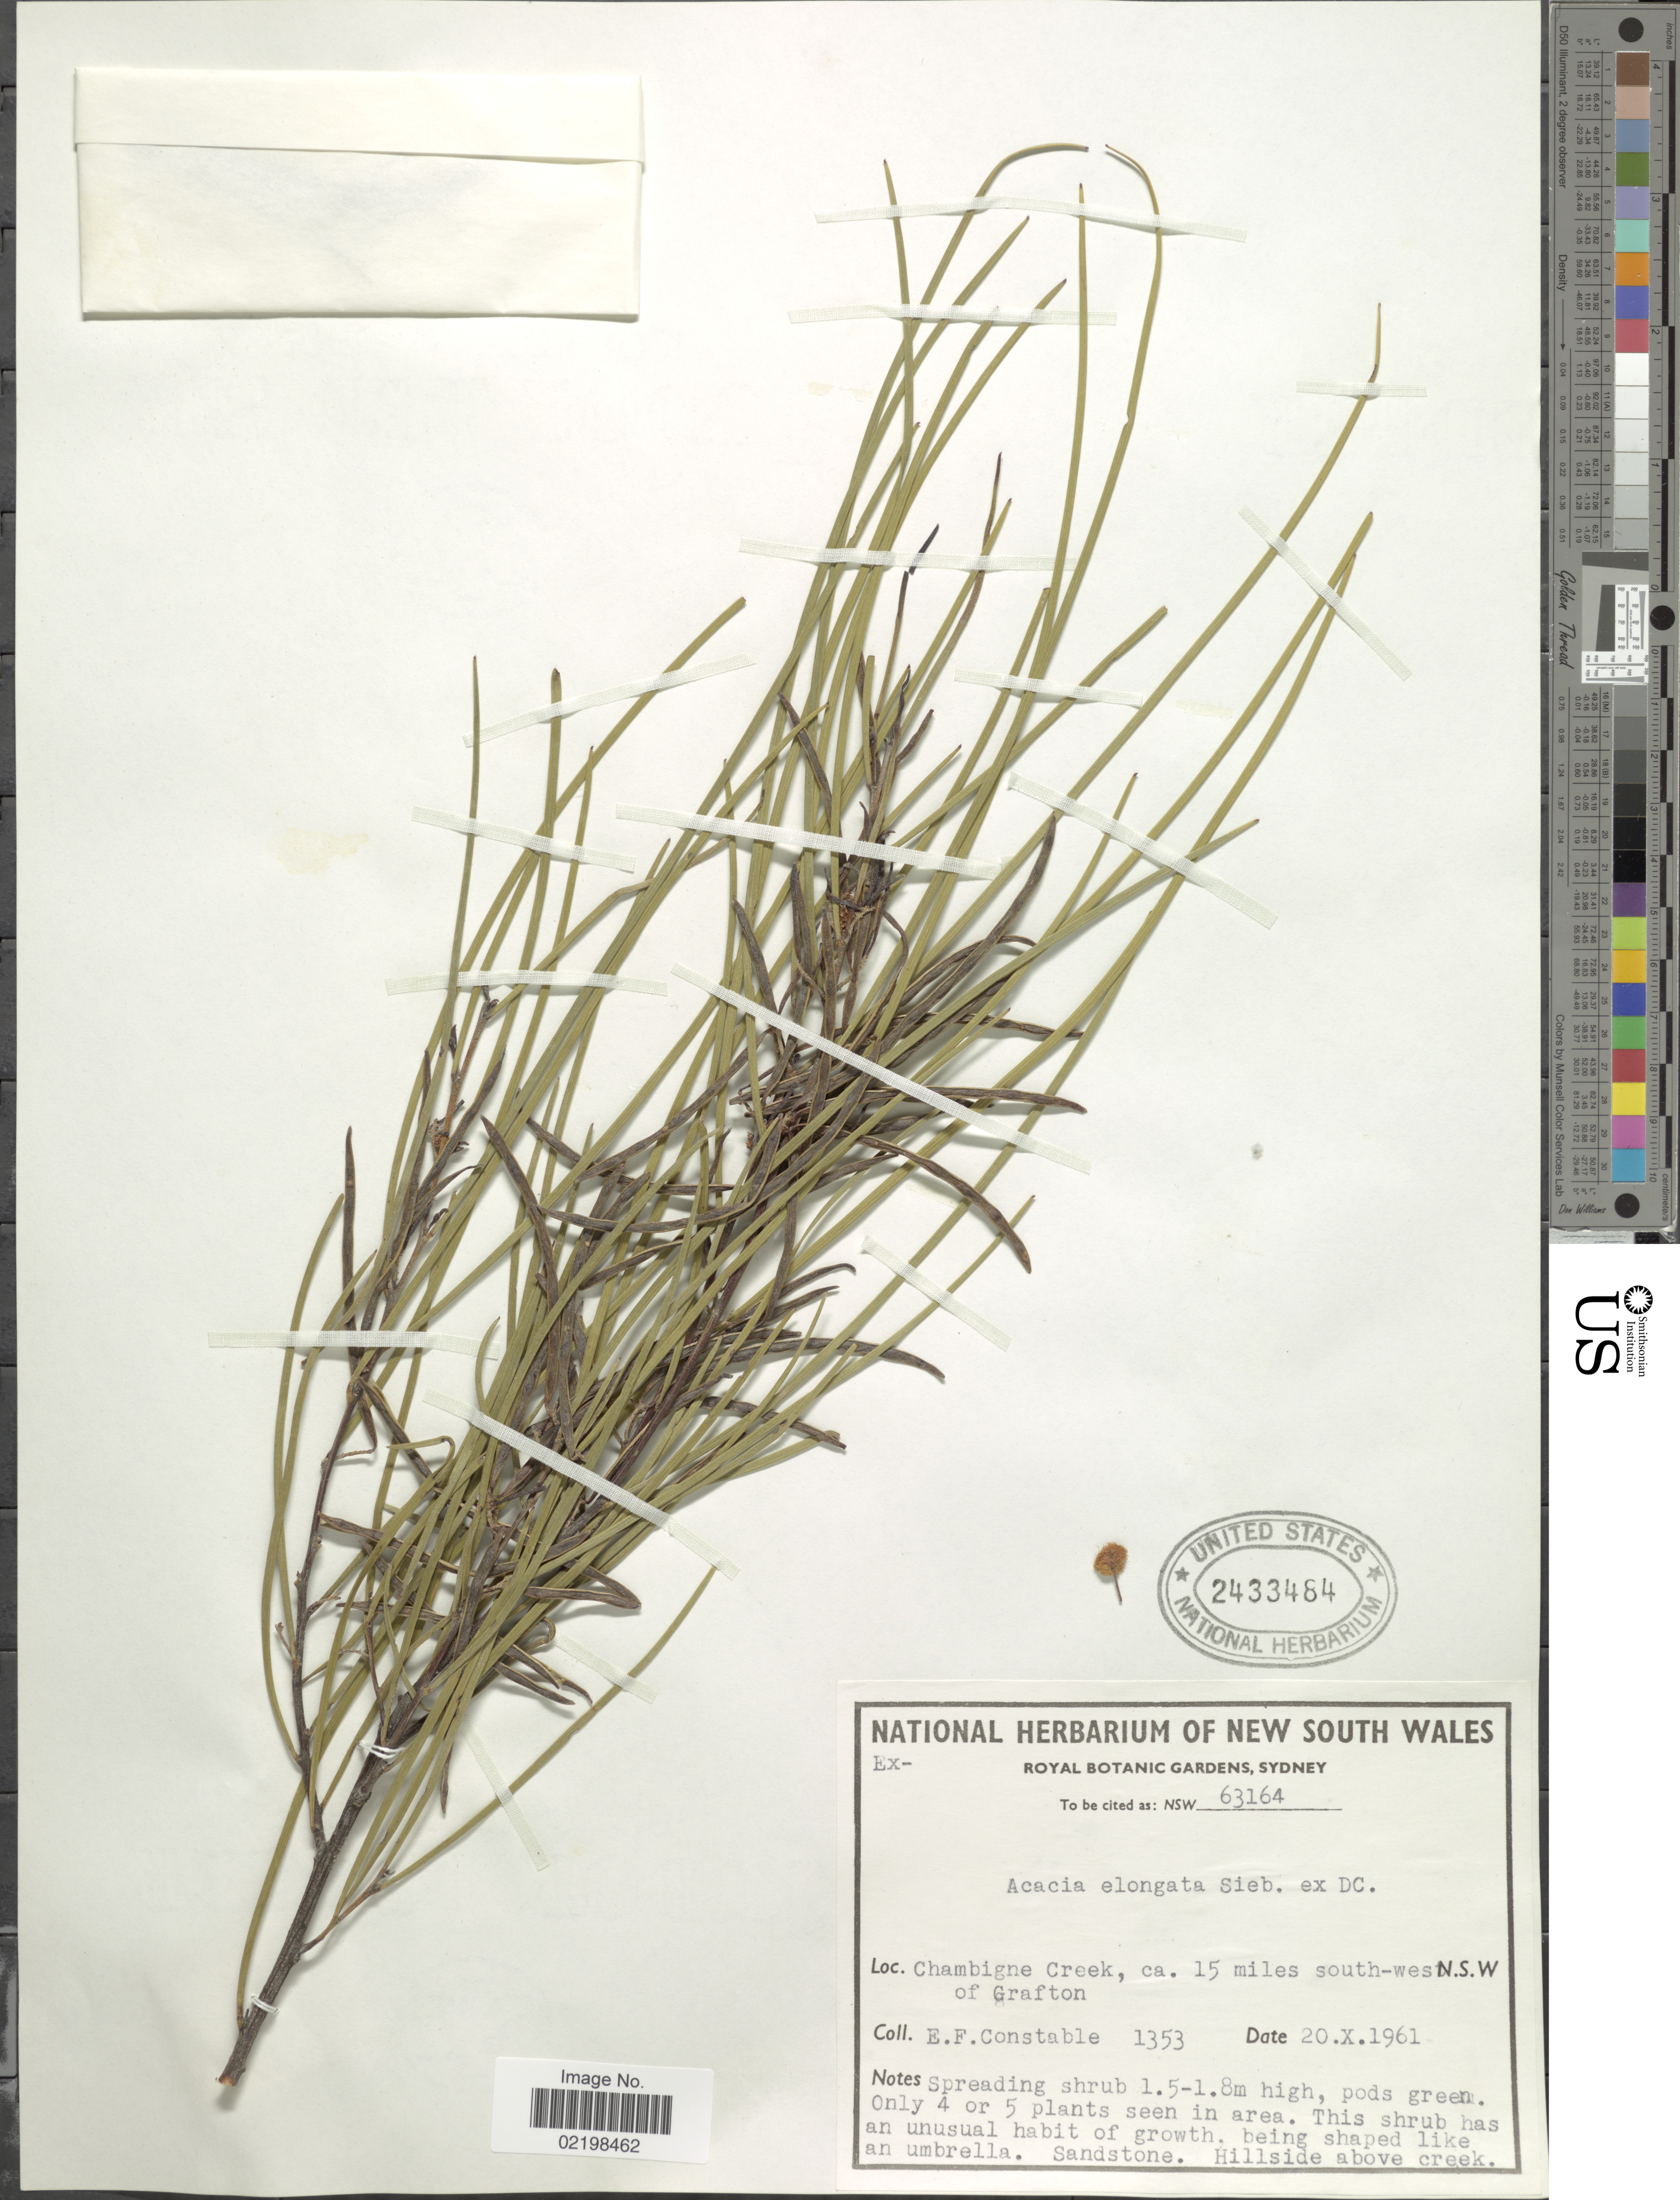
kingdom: Plantae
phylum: Tracheophyta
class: Magnoliopsida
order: Fabales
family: Fabaceae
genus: Acacia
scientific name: Acacia elongata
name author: DC.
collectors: E. F. Constable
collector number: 1353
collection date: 1961-10-20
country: Australia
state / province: New South Wales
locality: Chambigne Creek, ca 15 miles south-west of Grafton, N.S.W.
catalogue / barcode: US 2433484